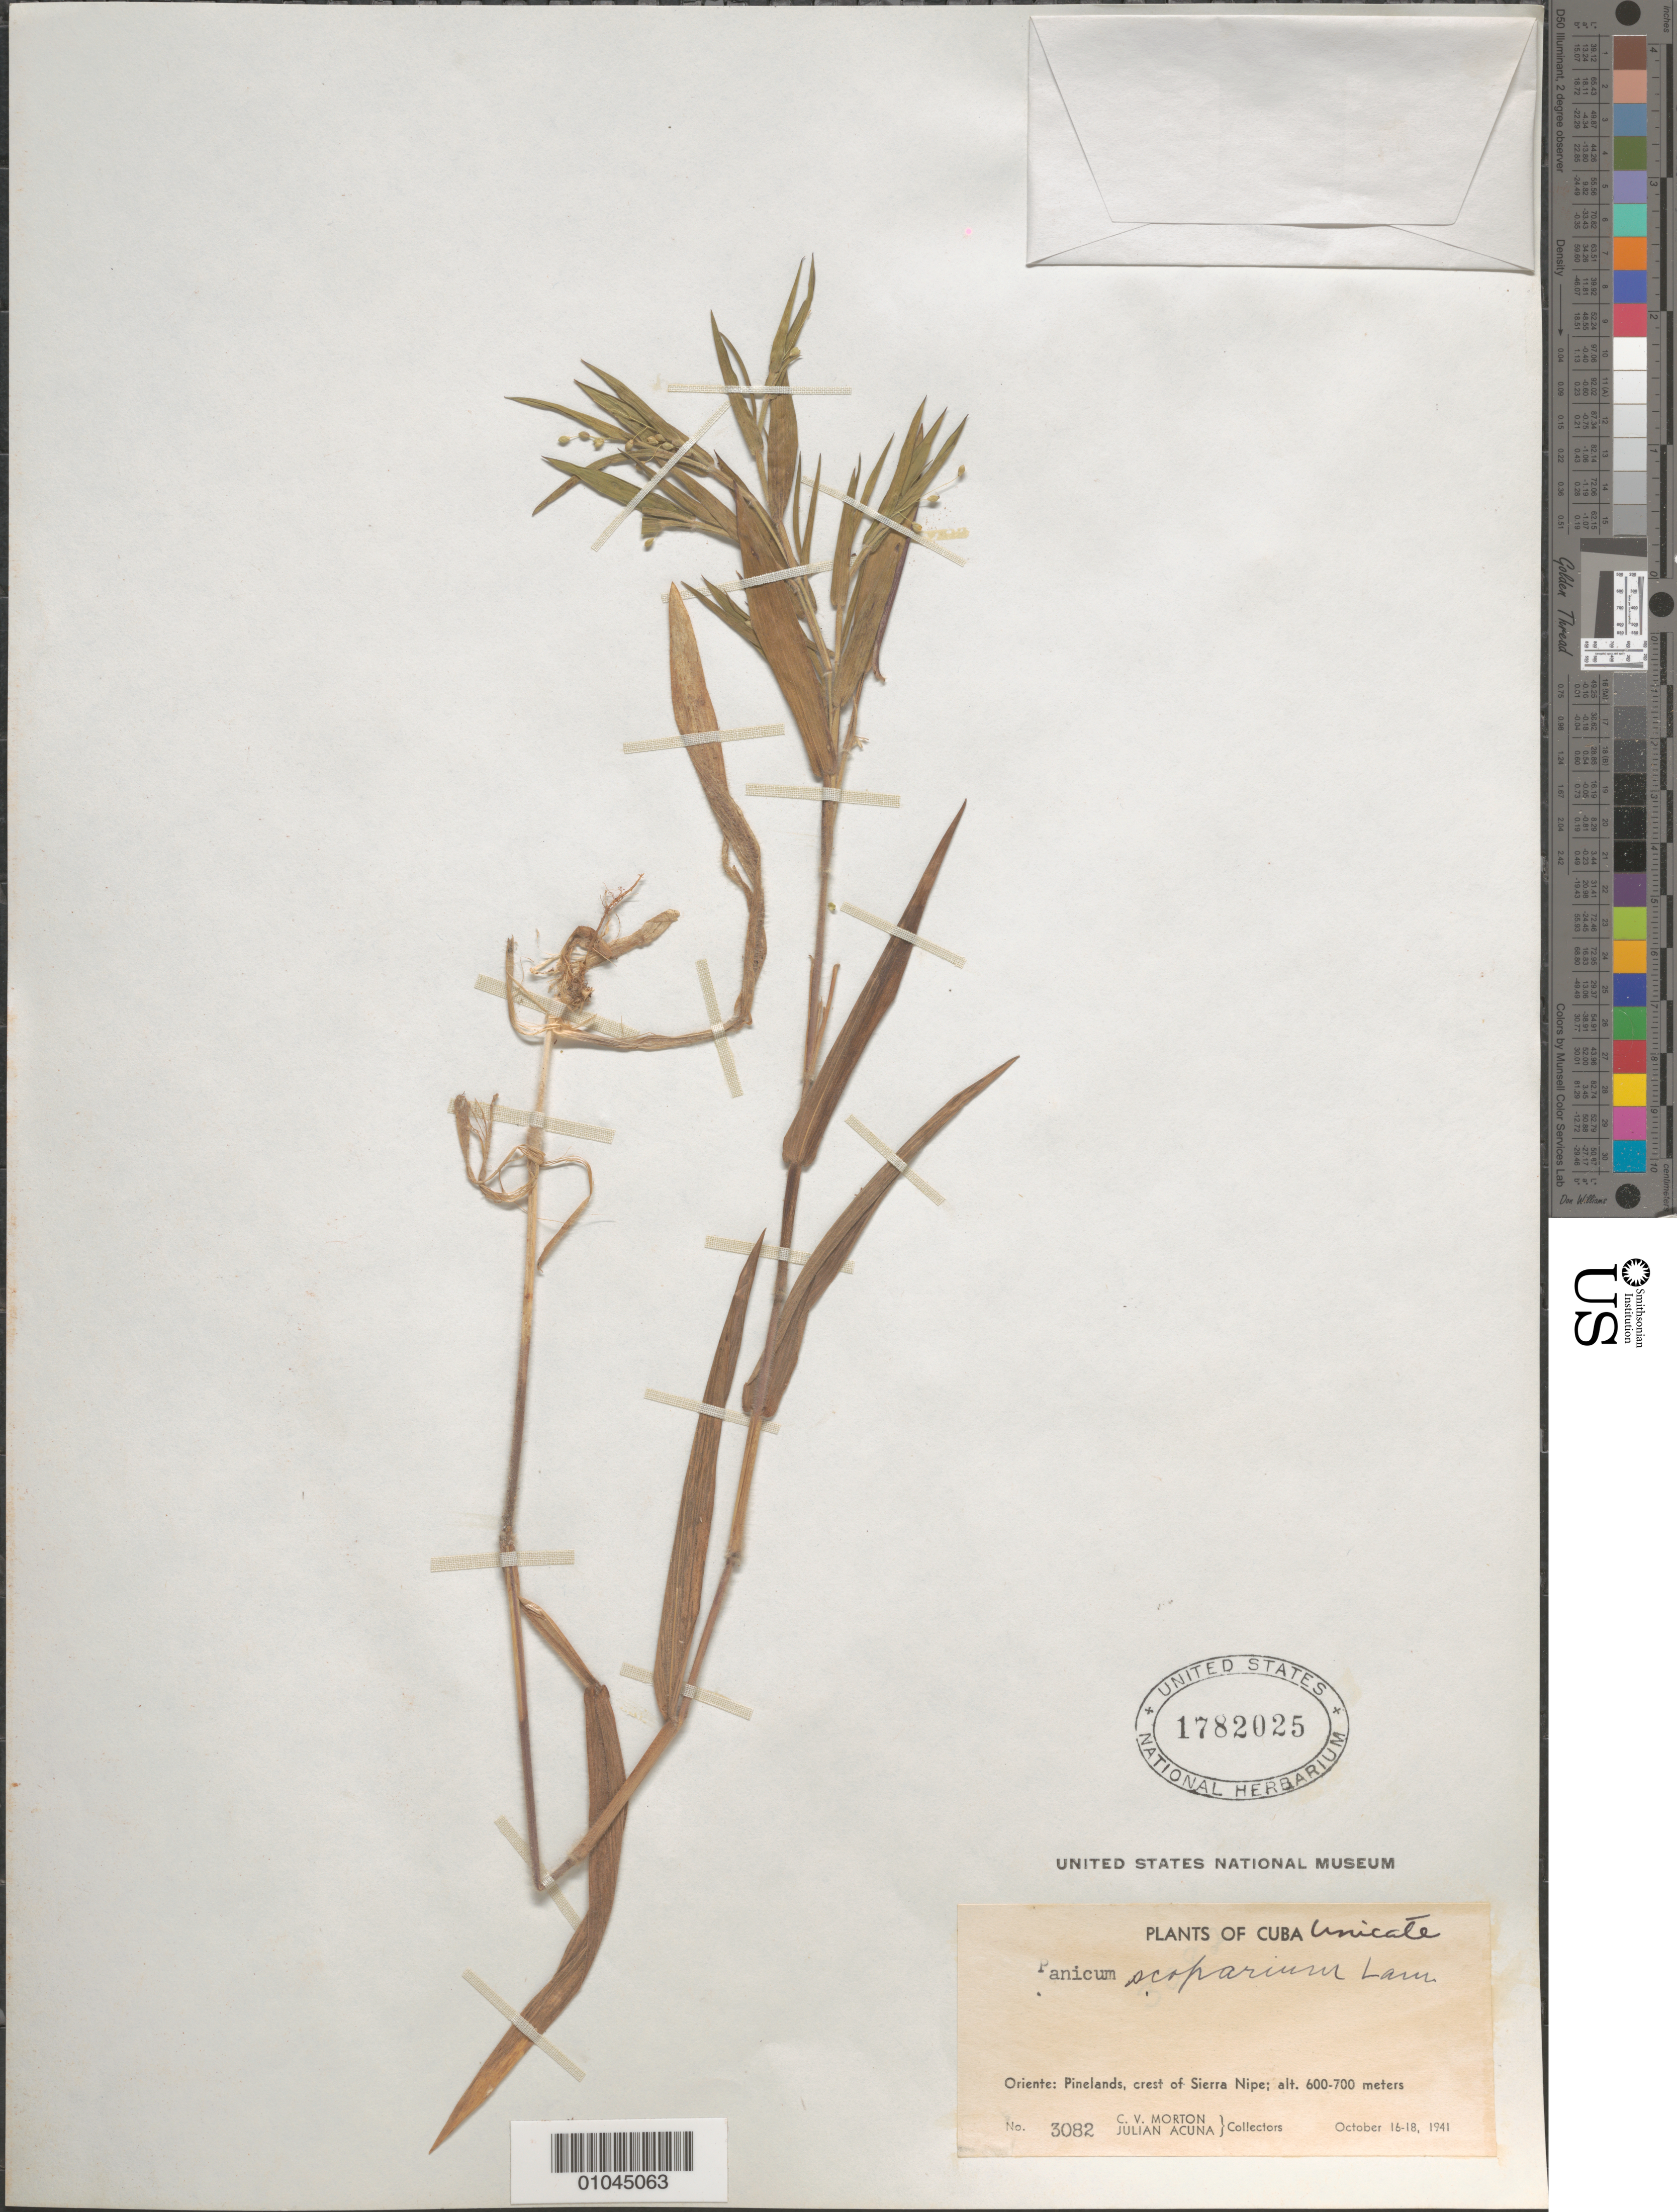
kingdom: Plantae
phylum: Tracheophyta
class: Liliopsida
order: Poales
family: Poaceae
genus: Panicum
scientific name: Panicum scoparium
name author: Lam.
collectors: C. V. Morton & J. Acuña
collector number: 3082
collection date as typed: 16 Oct 1941 to 18 Oct 1941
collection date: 1941-10-16/1941-10-18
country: Cuba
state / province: Holguín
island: Cuba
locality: Crest of Sierra Nipe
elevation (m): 600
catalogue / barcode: US 1782025